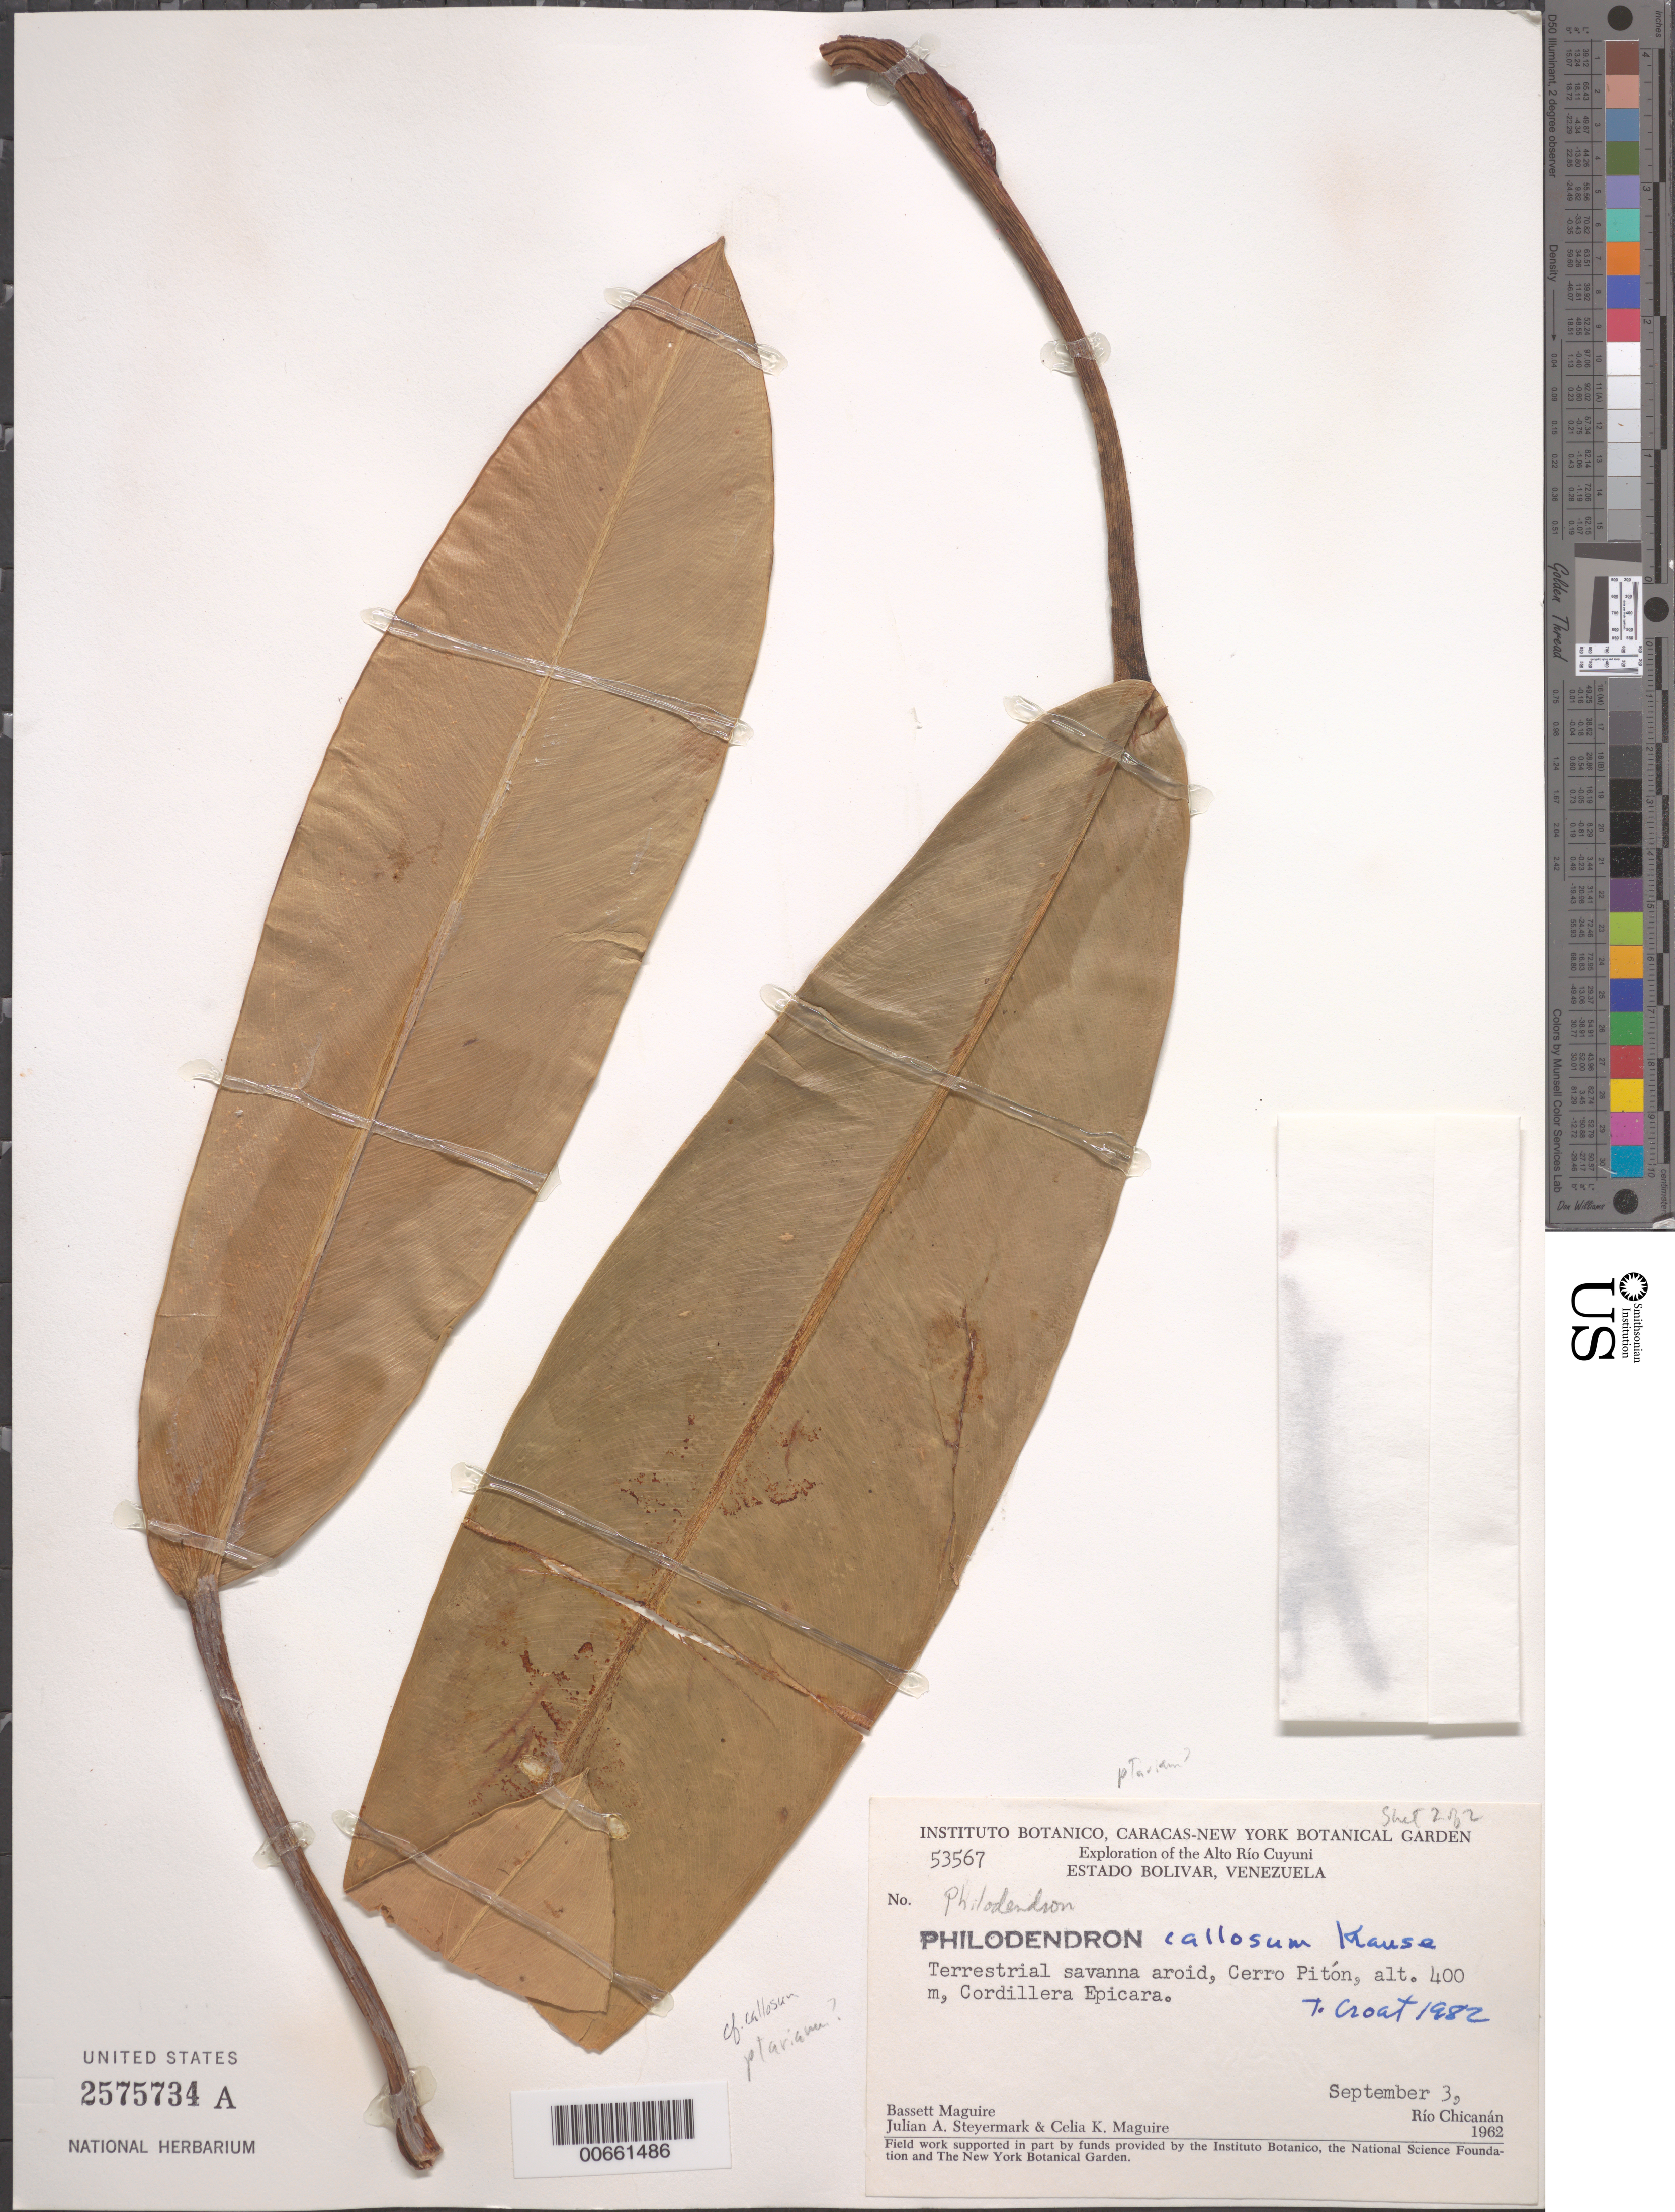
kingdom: Plantae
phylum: Tracheophyta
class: Liliopsida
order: Alismatales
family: Araceae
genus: Philodendron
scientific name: Philodendron callosum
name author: K. Krause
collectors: B. Maguire, J. Steyermark & C. K. Maguire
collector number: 53567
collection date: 1962-09-03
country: Venezuela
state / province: Bolivar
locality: Alto Río Cuyuni. Estado Bolivar. Terrestrial savanna aroid, Cerro Pitón, Cordillera Epicara. Río Chicanán.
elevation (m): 400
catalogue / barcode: US 2575734A